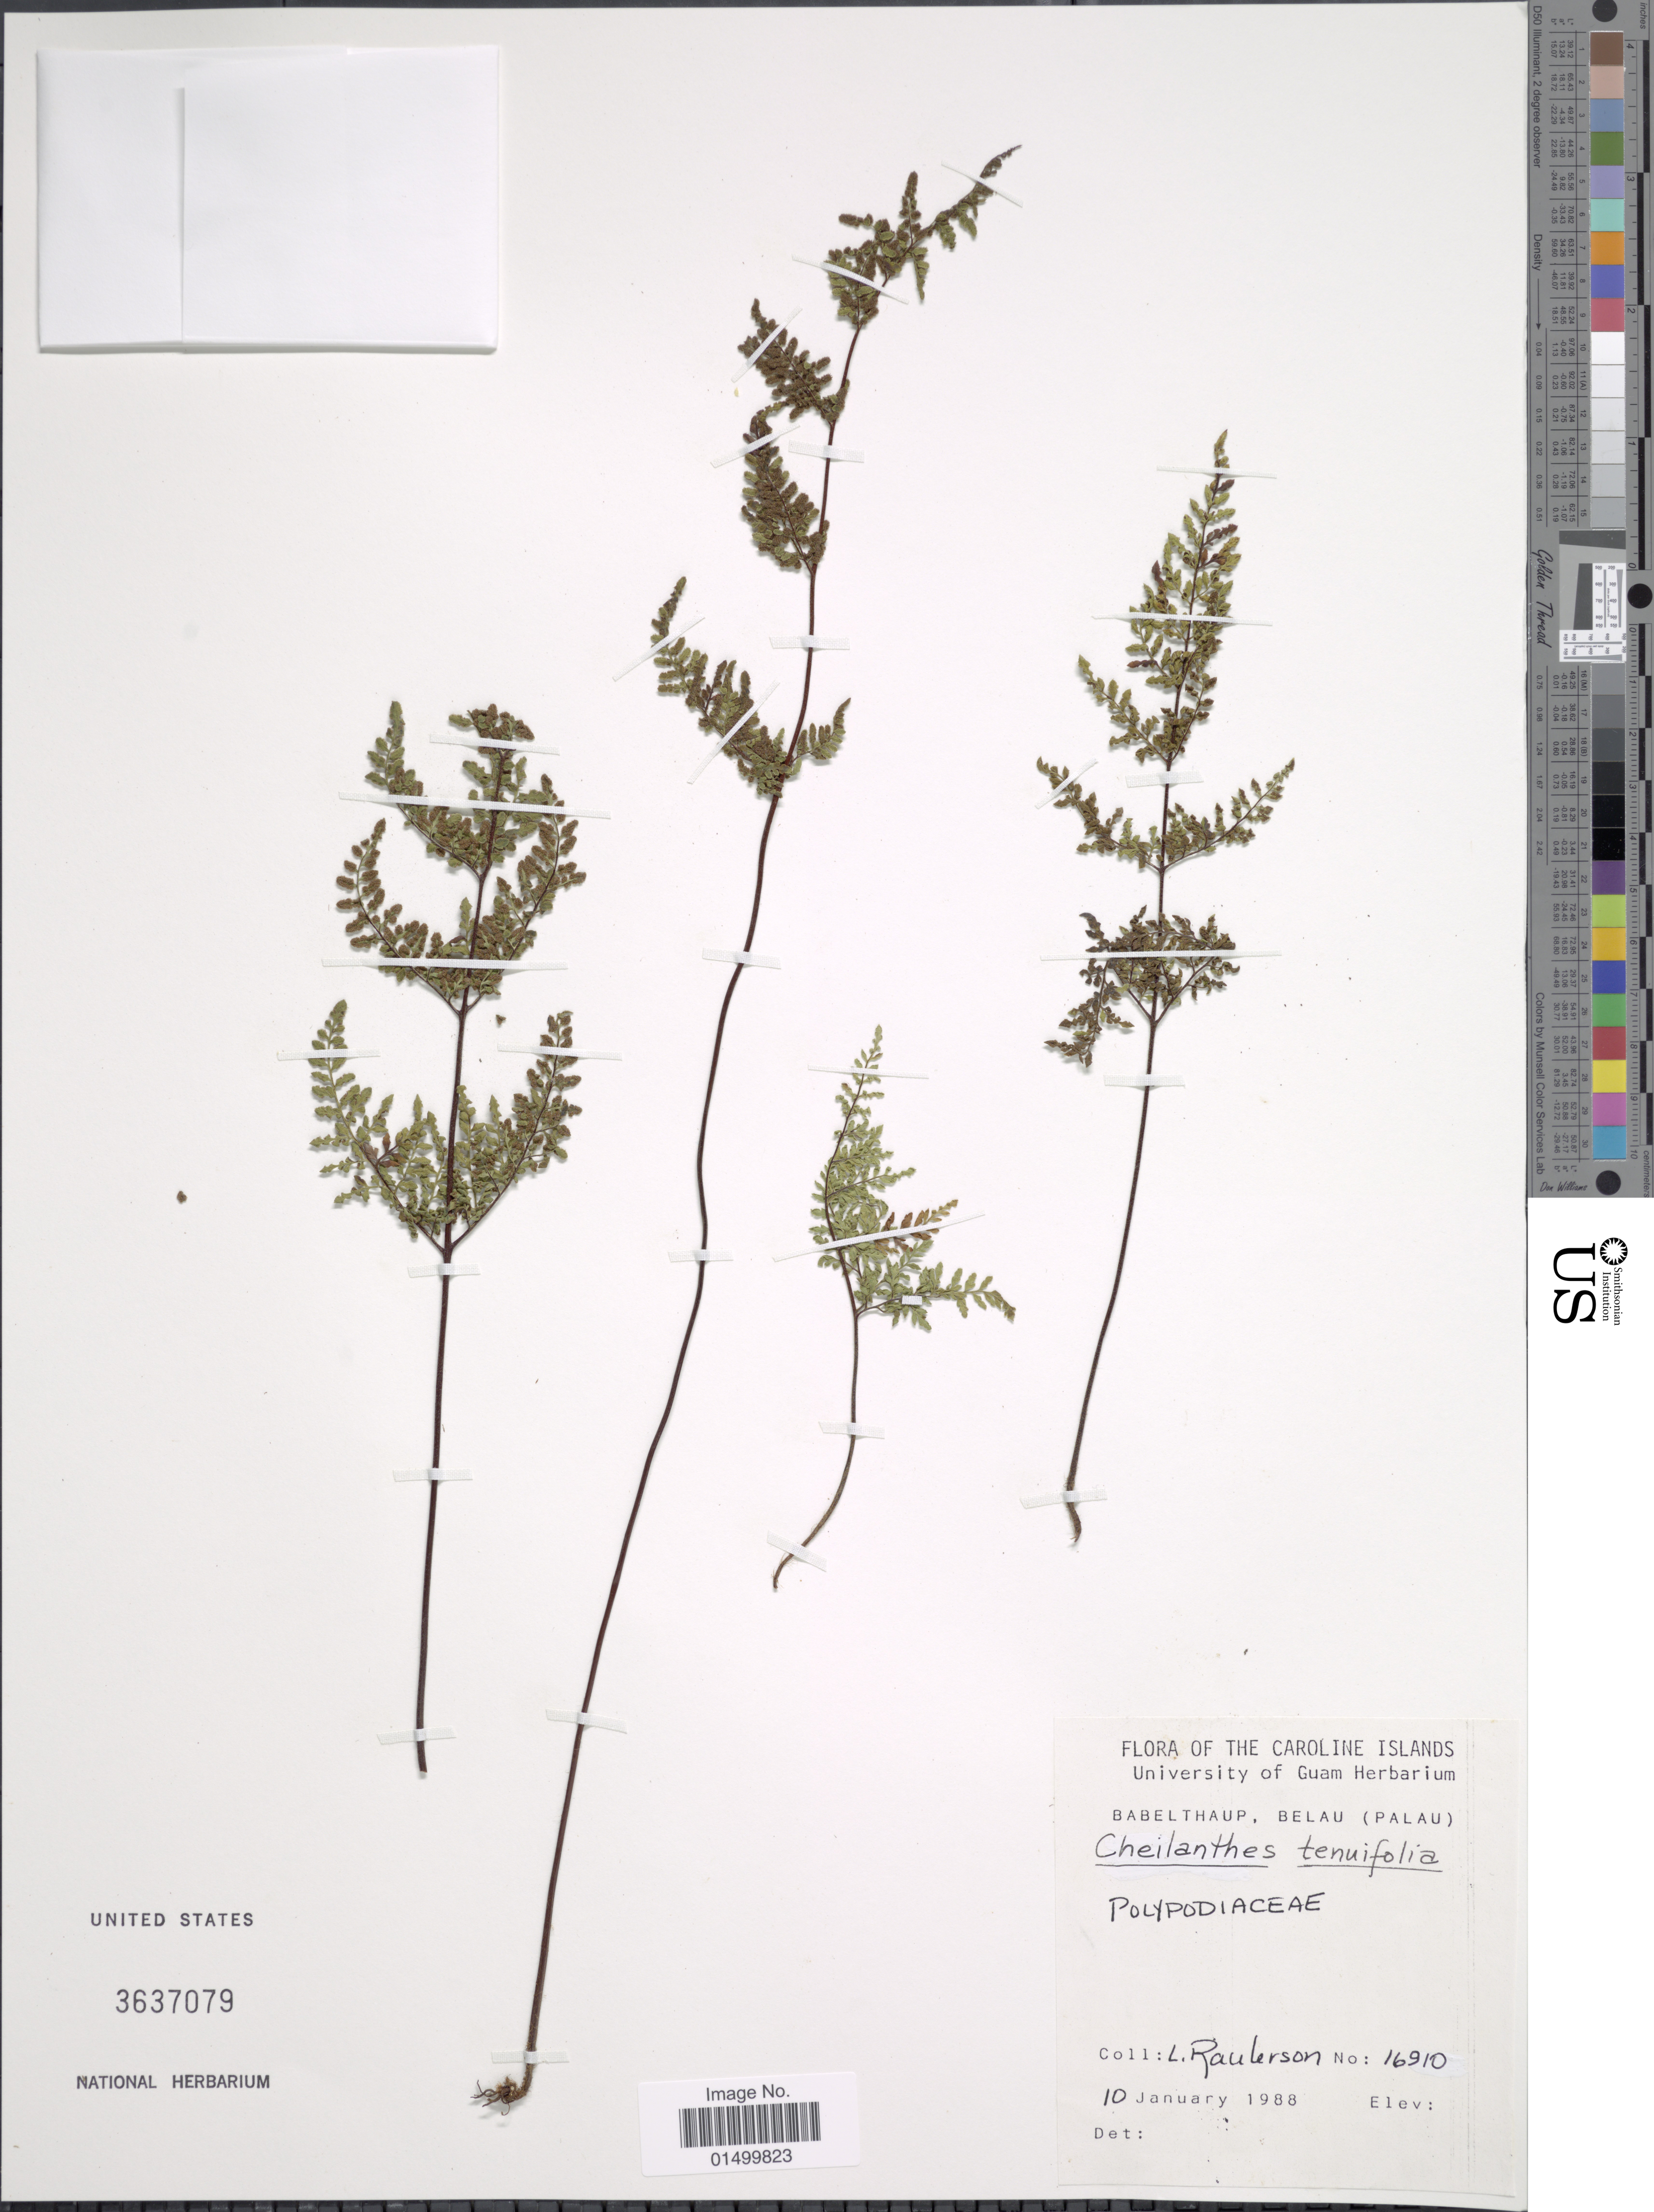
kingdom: Plantae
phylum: Tracheophyta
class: Polypodiopsida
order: Polypodiales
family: Pteridaceae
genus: Cheilanthes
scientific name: Cheilanthes tenuifolia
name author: (Burm. f.) Sw.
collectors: L. Raulerson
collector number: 16910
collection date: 1988-01-10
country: Palau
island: Babeldaob [Babelthuap]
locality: Caroline Island, Babelthaup, (Palau)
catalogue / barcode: US 3637079